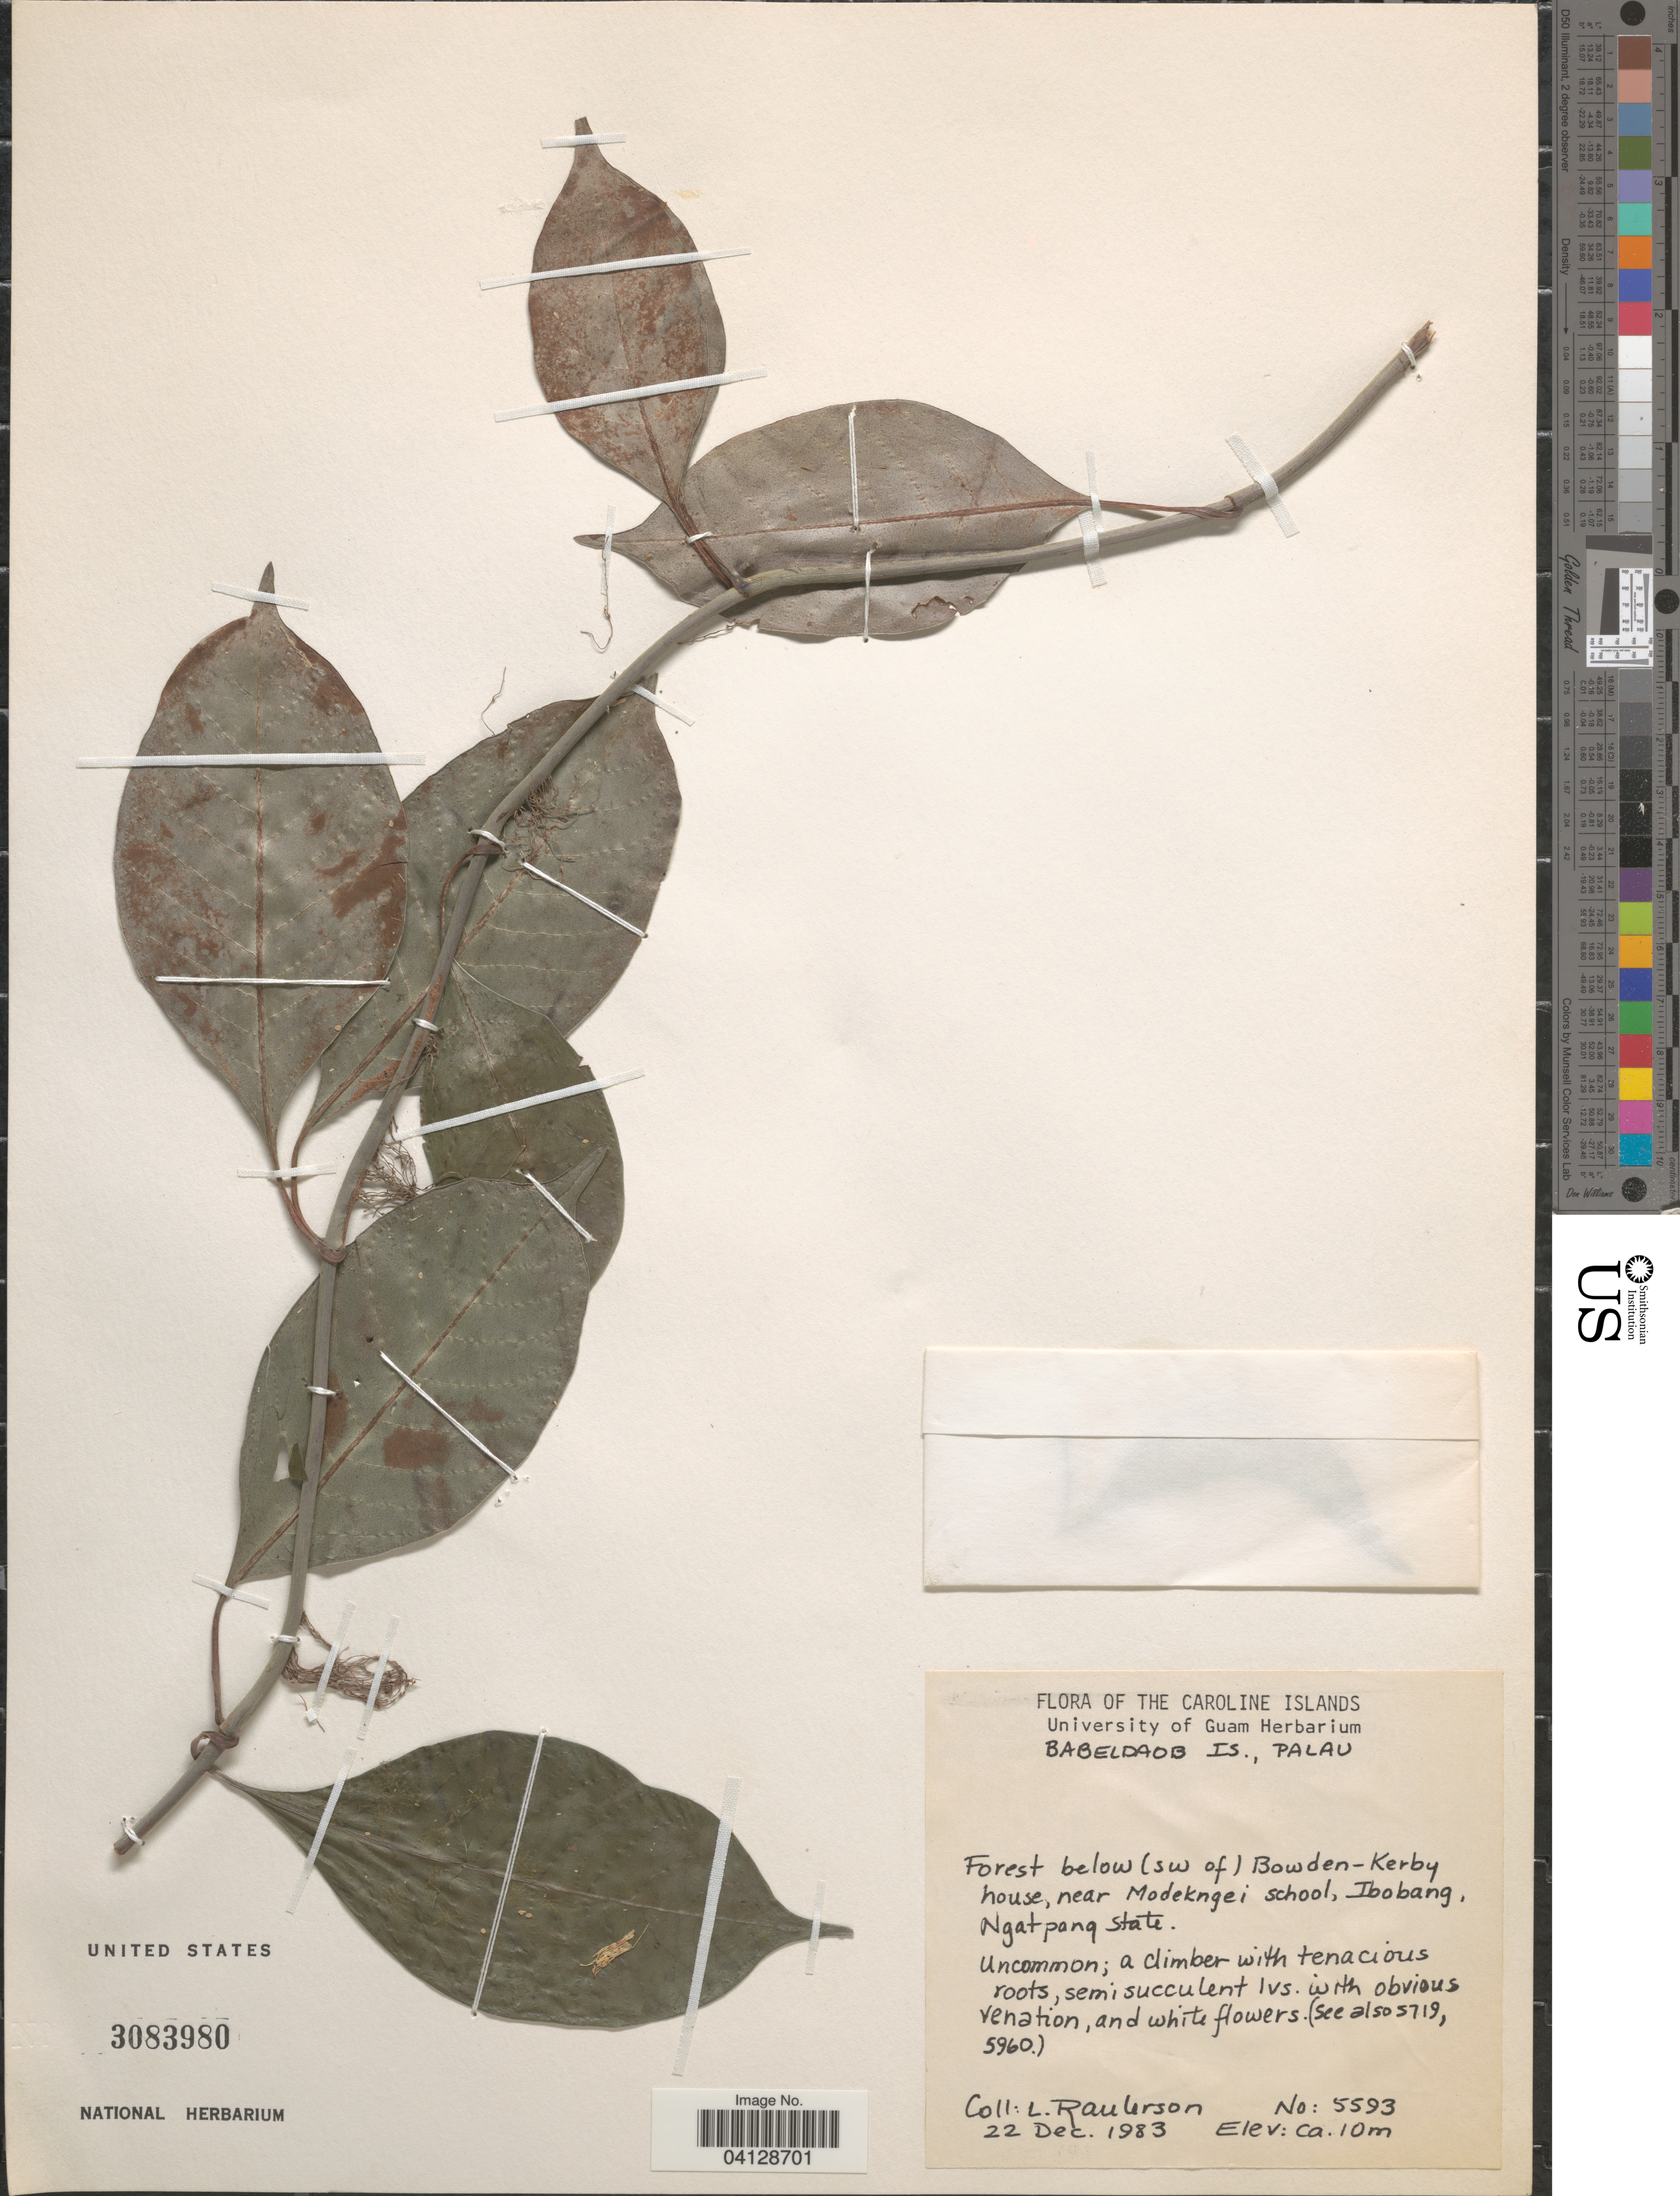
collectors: L. Raulerson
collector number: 5593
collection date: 1983-12-22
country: Palau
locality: Caroline Islands. Babeldaob Is., Palau. Forest below (sw of) Bowden-Kerby house, near Modekngei school, Ibobang, Ngatpang State.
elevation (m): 10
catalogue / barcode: US 3083980